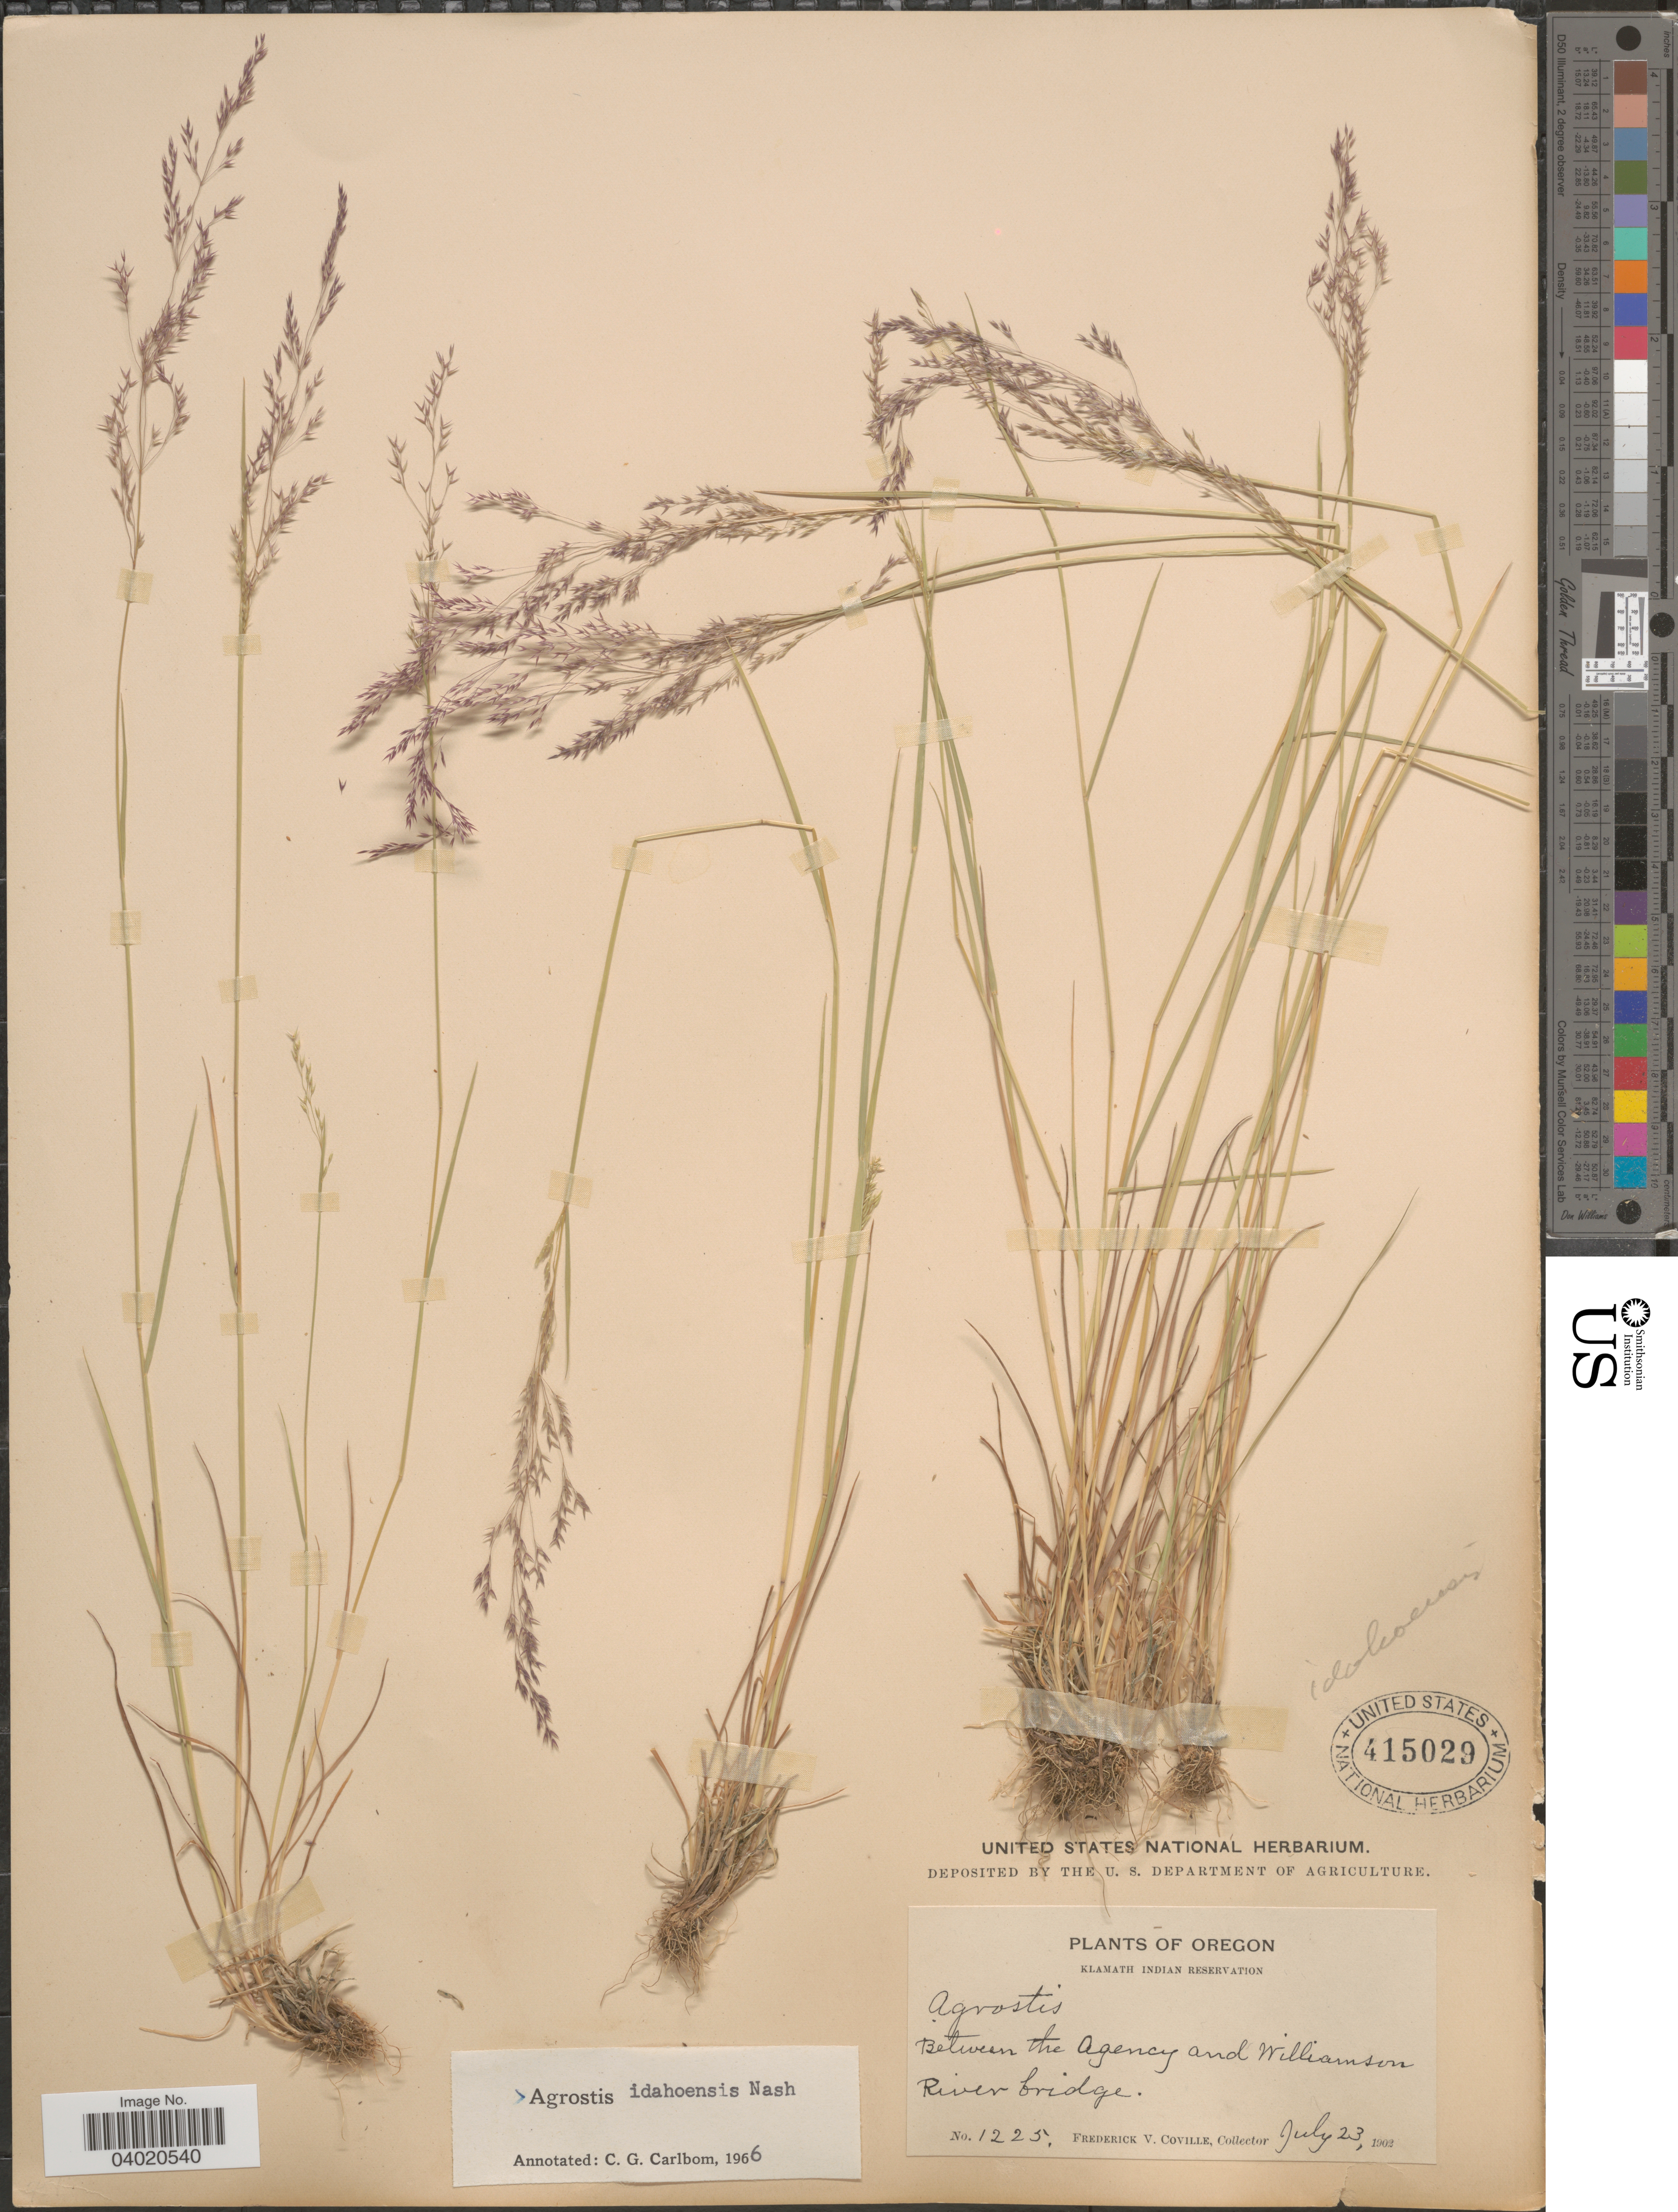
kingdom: Plantae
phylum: Tracheophyta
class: Liliopsida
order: Poales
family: Poaceae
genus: Agrostis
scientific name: Agrostis idahoensis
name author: Nash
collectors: F. V. Coville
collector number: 1225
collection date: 1902-07-23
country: United States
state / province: Oregon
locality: Klamath Indian Reservation. Between the Agency and Williamson River bridge.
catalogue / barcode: US 415029